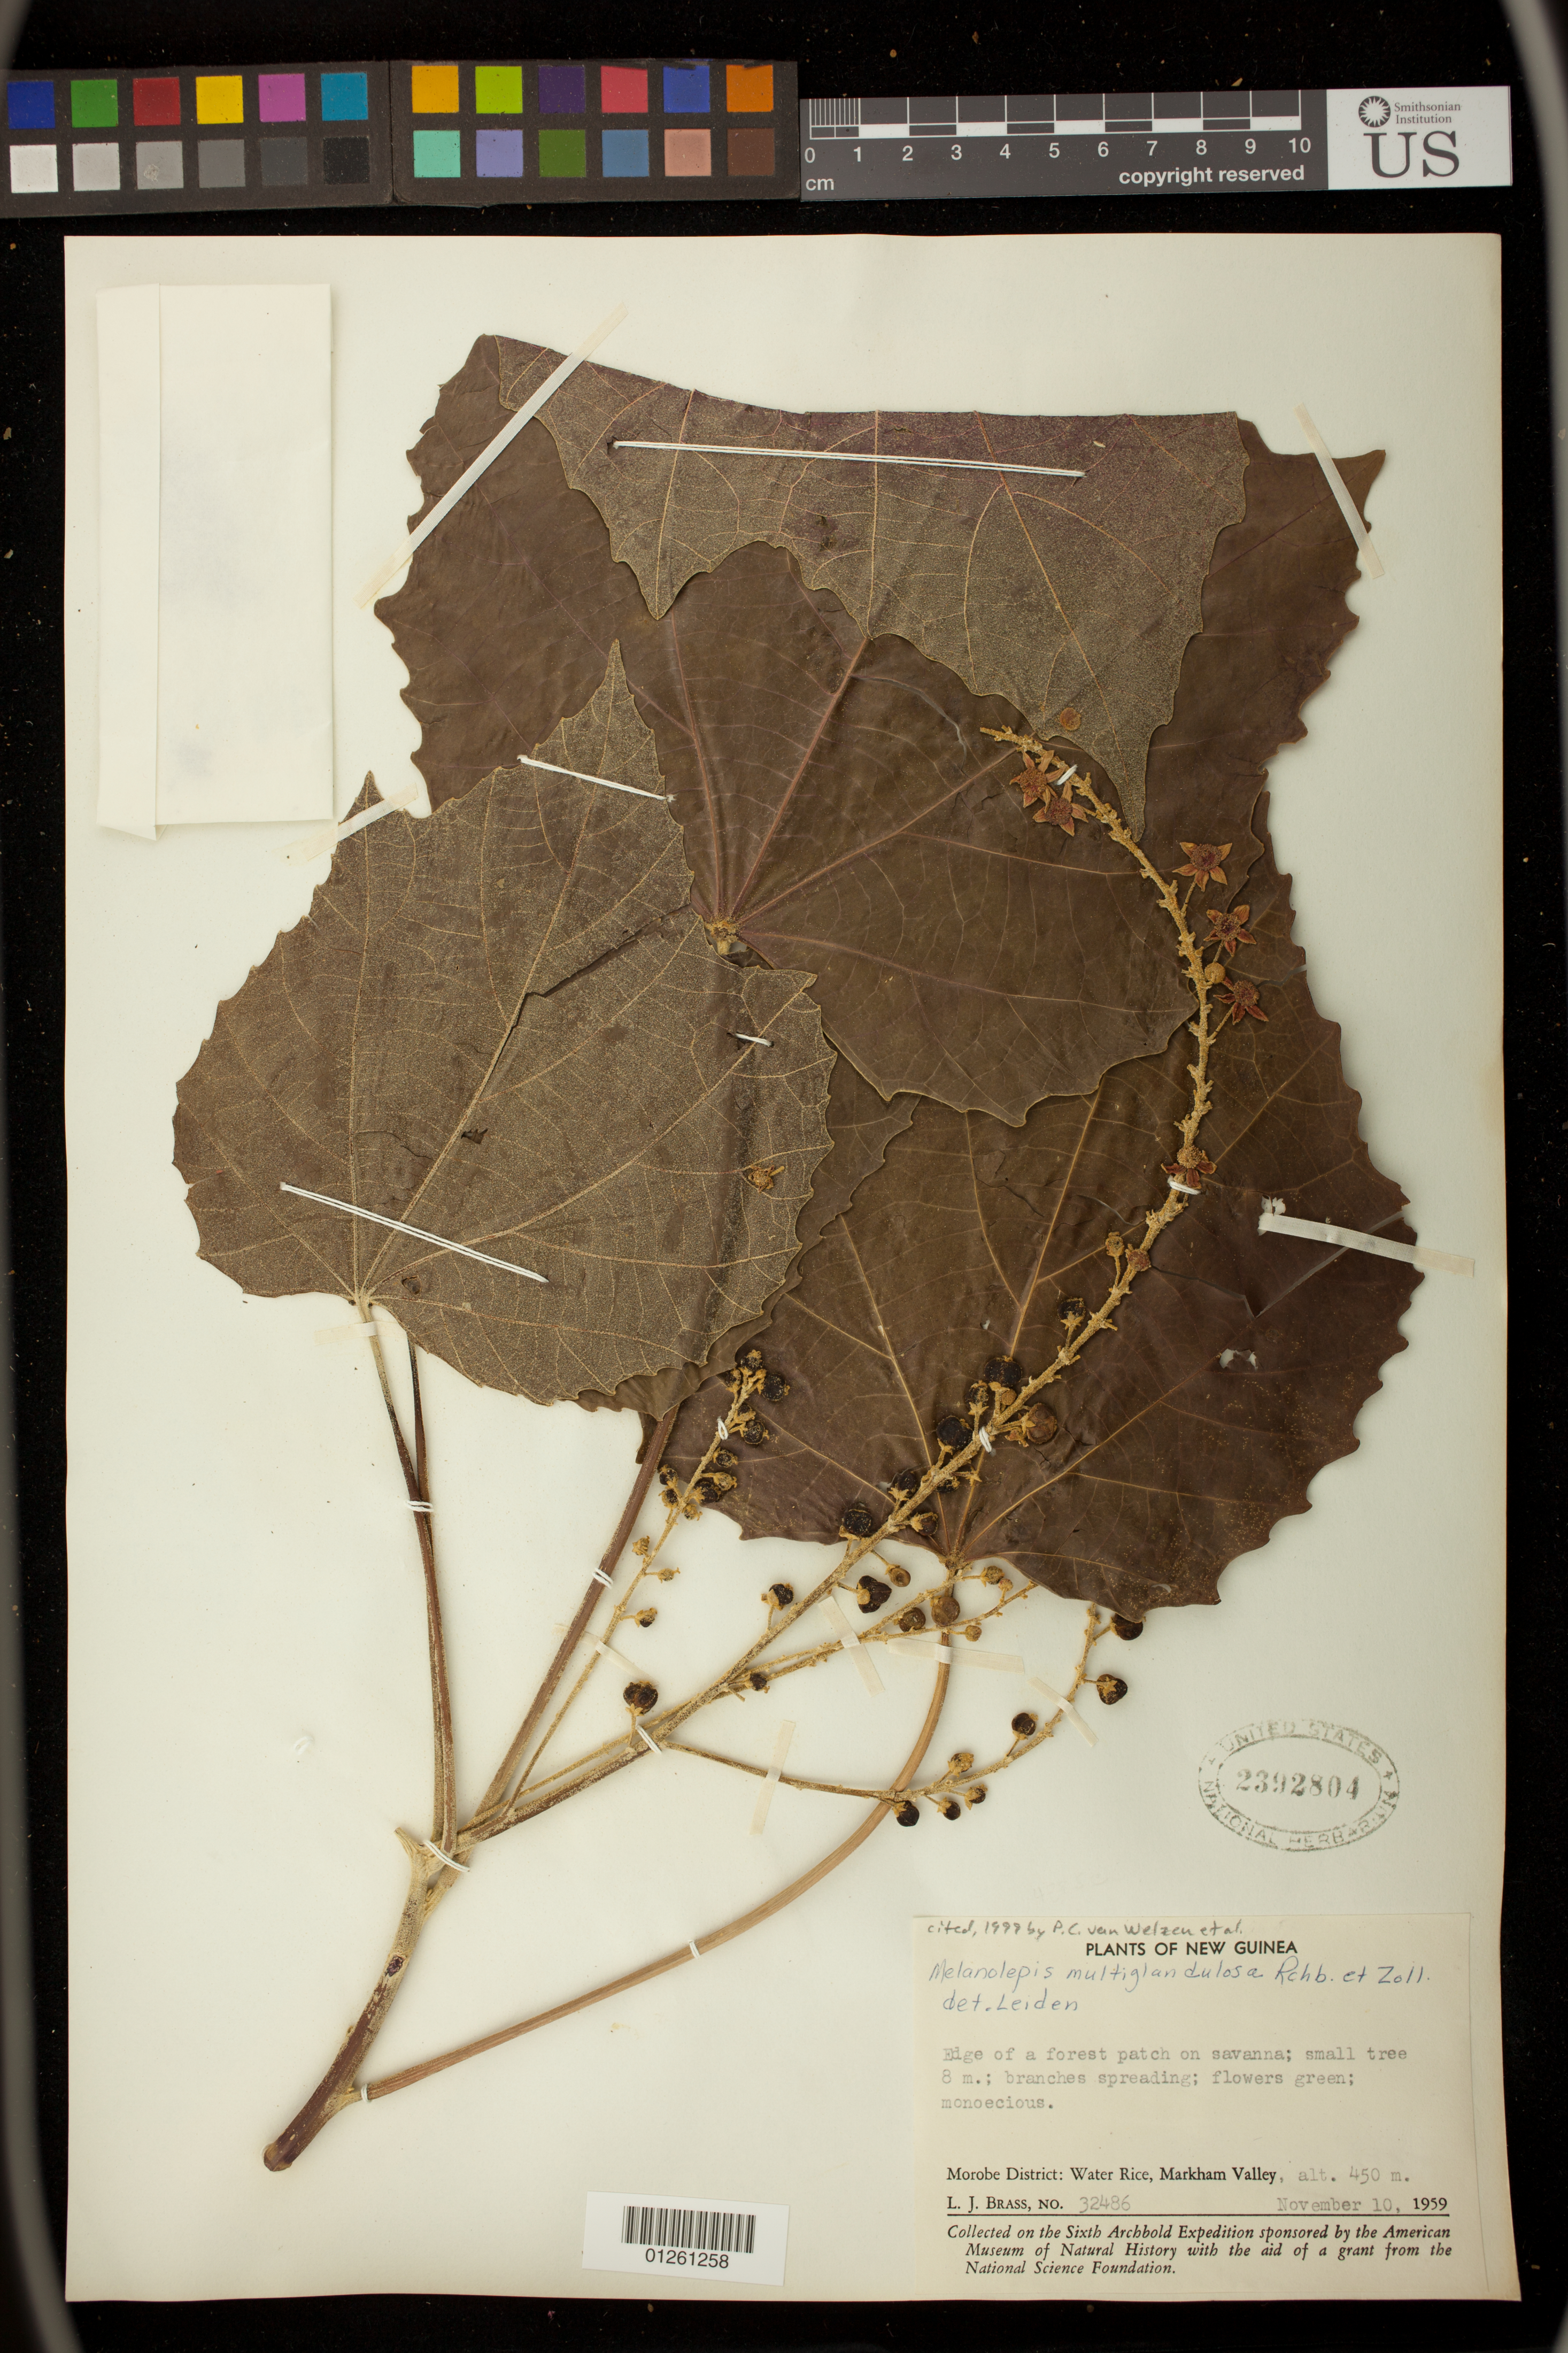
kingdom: Plantae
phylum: Tracheophyta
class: Magnoliopsida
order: Malpighiales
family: Euphorbiaceae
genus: Melanolepis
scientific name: Melanolepis multiglandulosa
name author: (Reinw. ex Blume) Rchb. f. & Zoll.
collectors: L. J. Brass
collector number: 32486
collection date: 1959-11-10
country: Papua New Guinea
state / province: Morobe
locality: Water Rice, Markham Valley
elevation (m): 450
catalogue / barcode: US 2392804